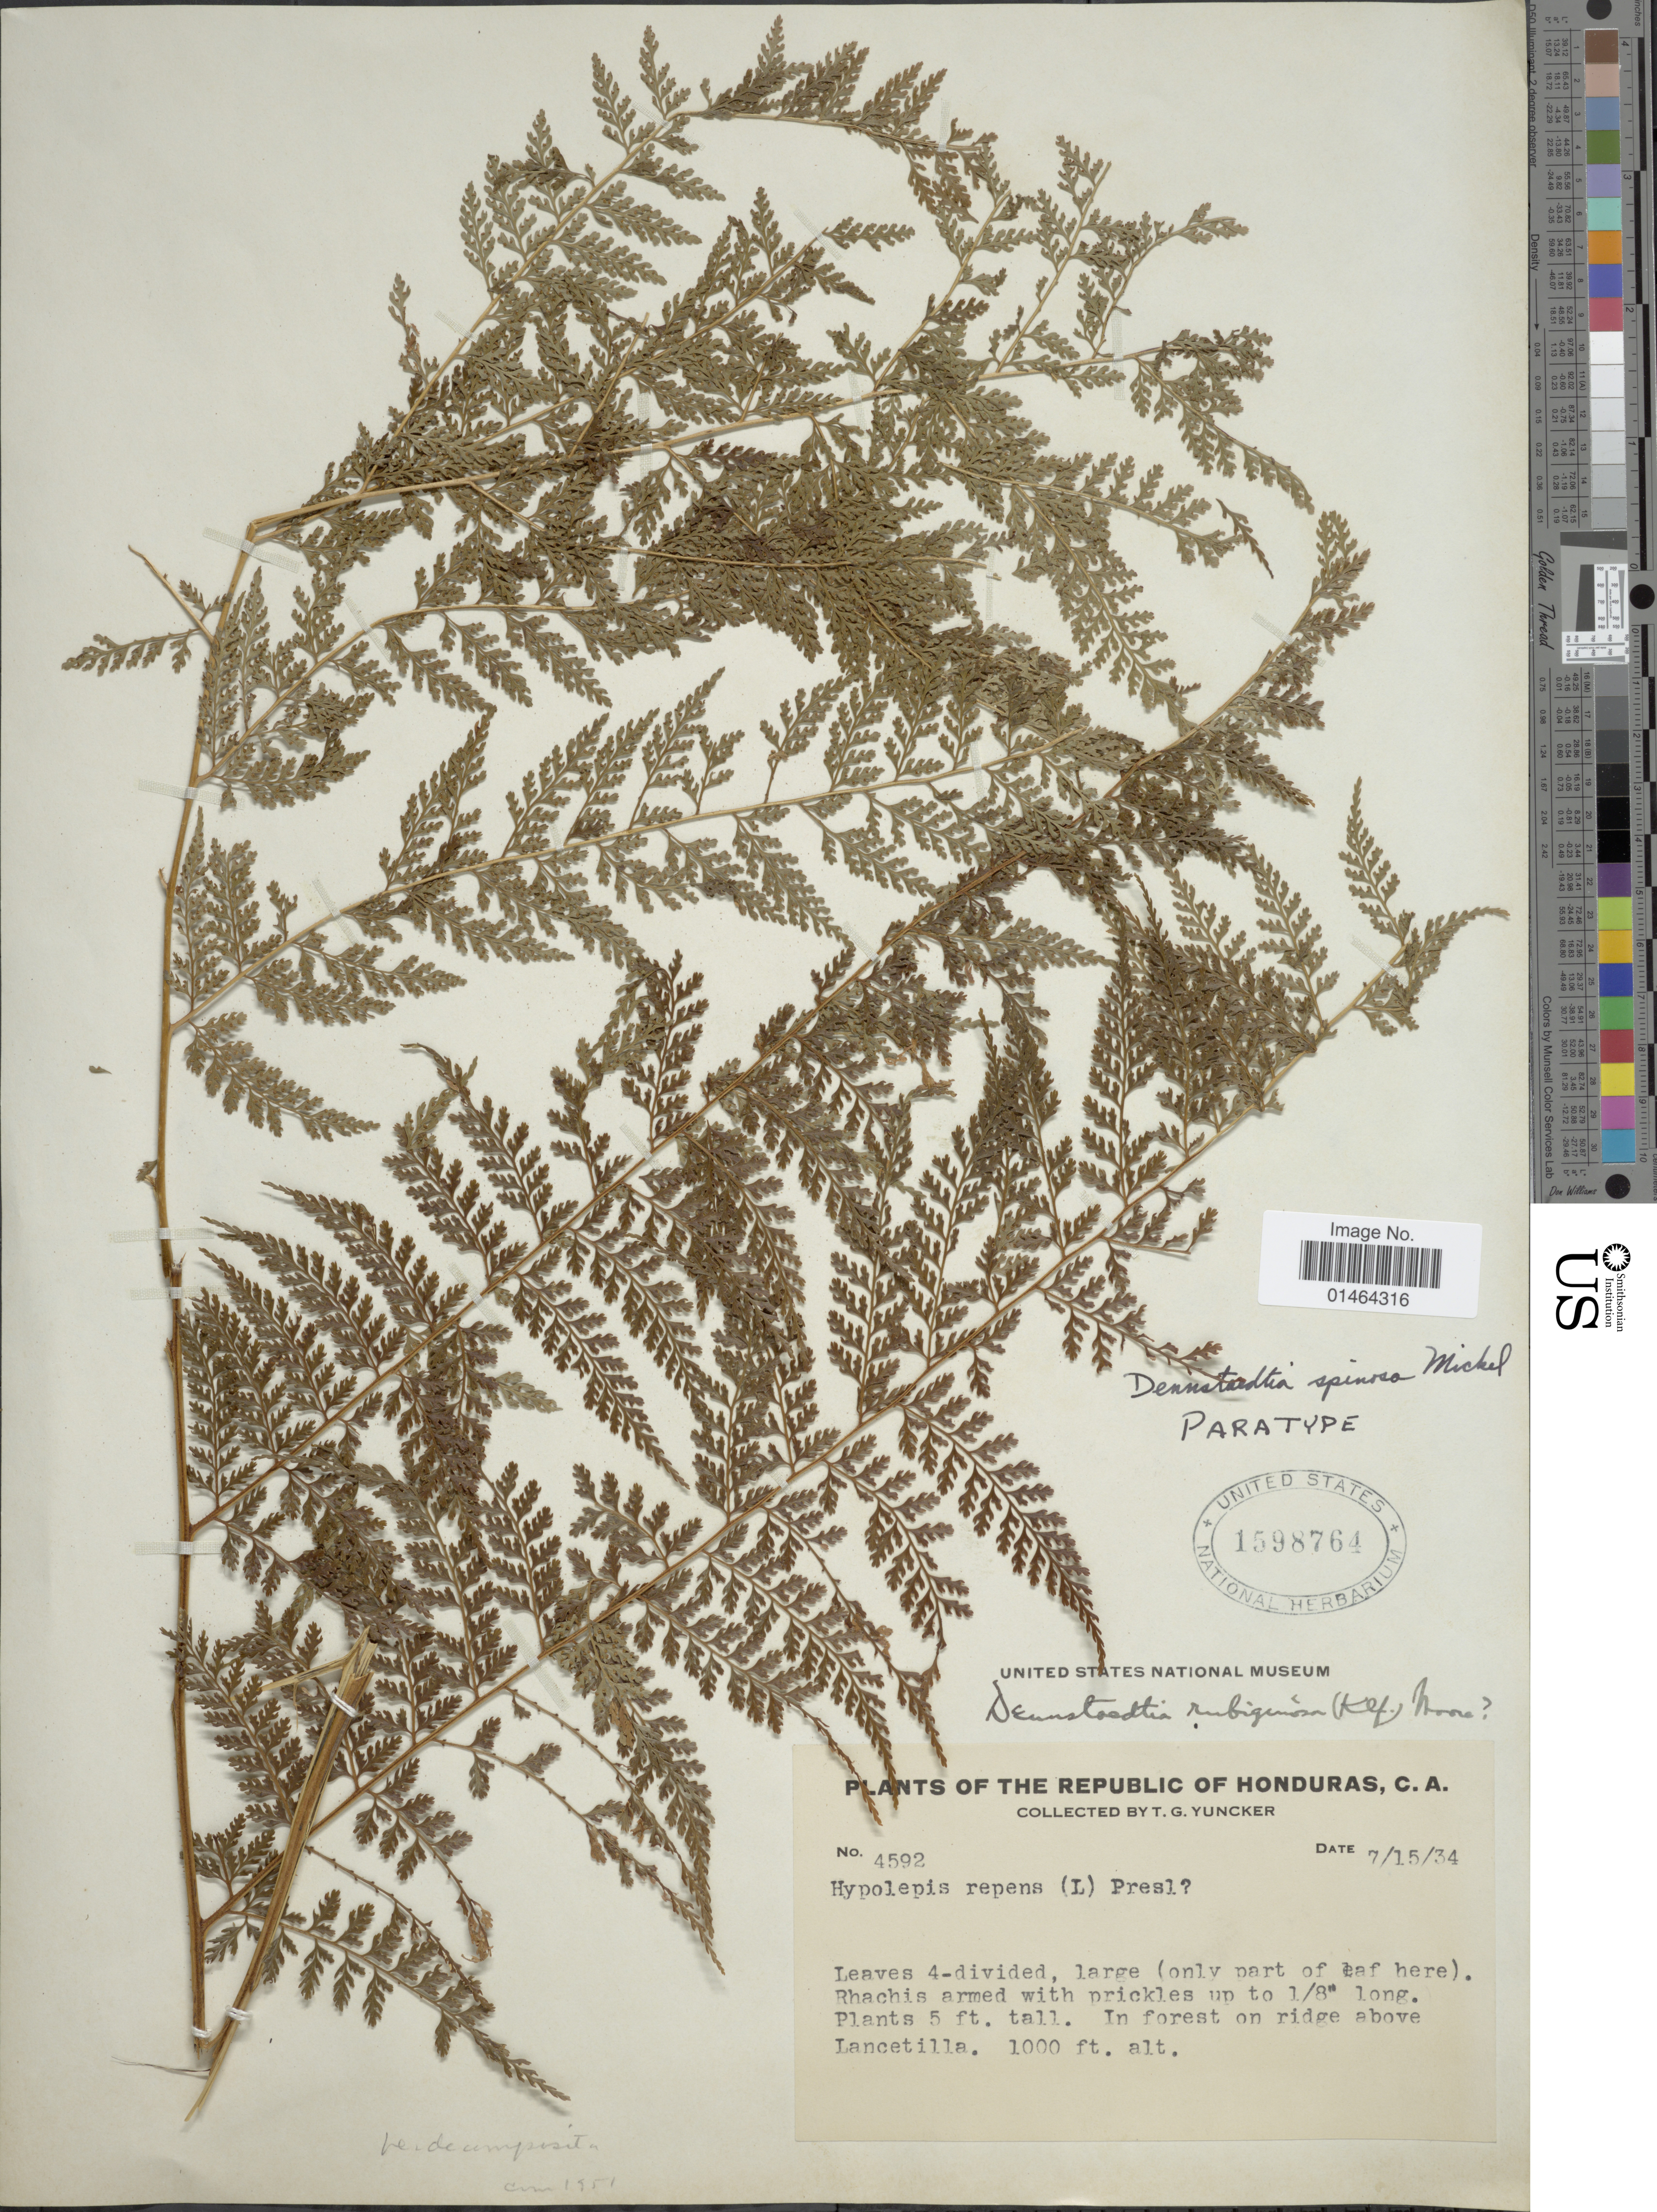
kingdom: Plantae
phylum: Tracheophyta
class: Polypodiopsida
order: Polypodiales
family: Dennstaedtiaceae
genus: Dennstaedtia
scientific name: Dennstaedtia spinosa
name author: Mickel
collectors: T. G. Yuncker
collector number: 4592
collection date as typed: Transcribed d/m/y: 15/7/34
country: Honduras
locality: In forest on ridge above Lancetilla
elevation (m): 305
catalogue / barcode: US 1598764